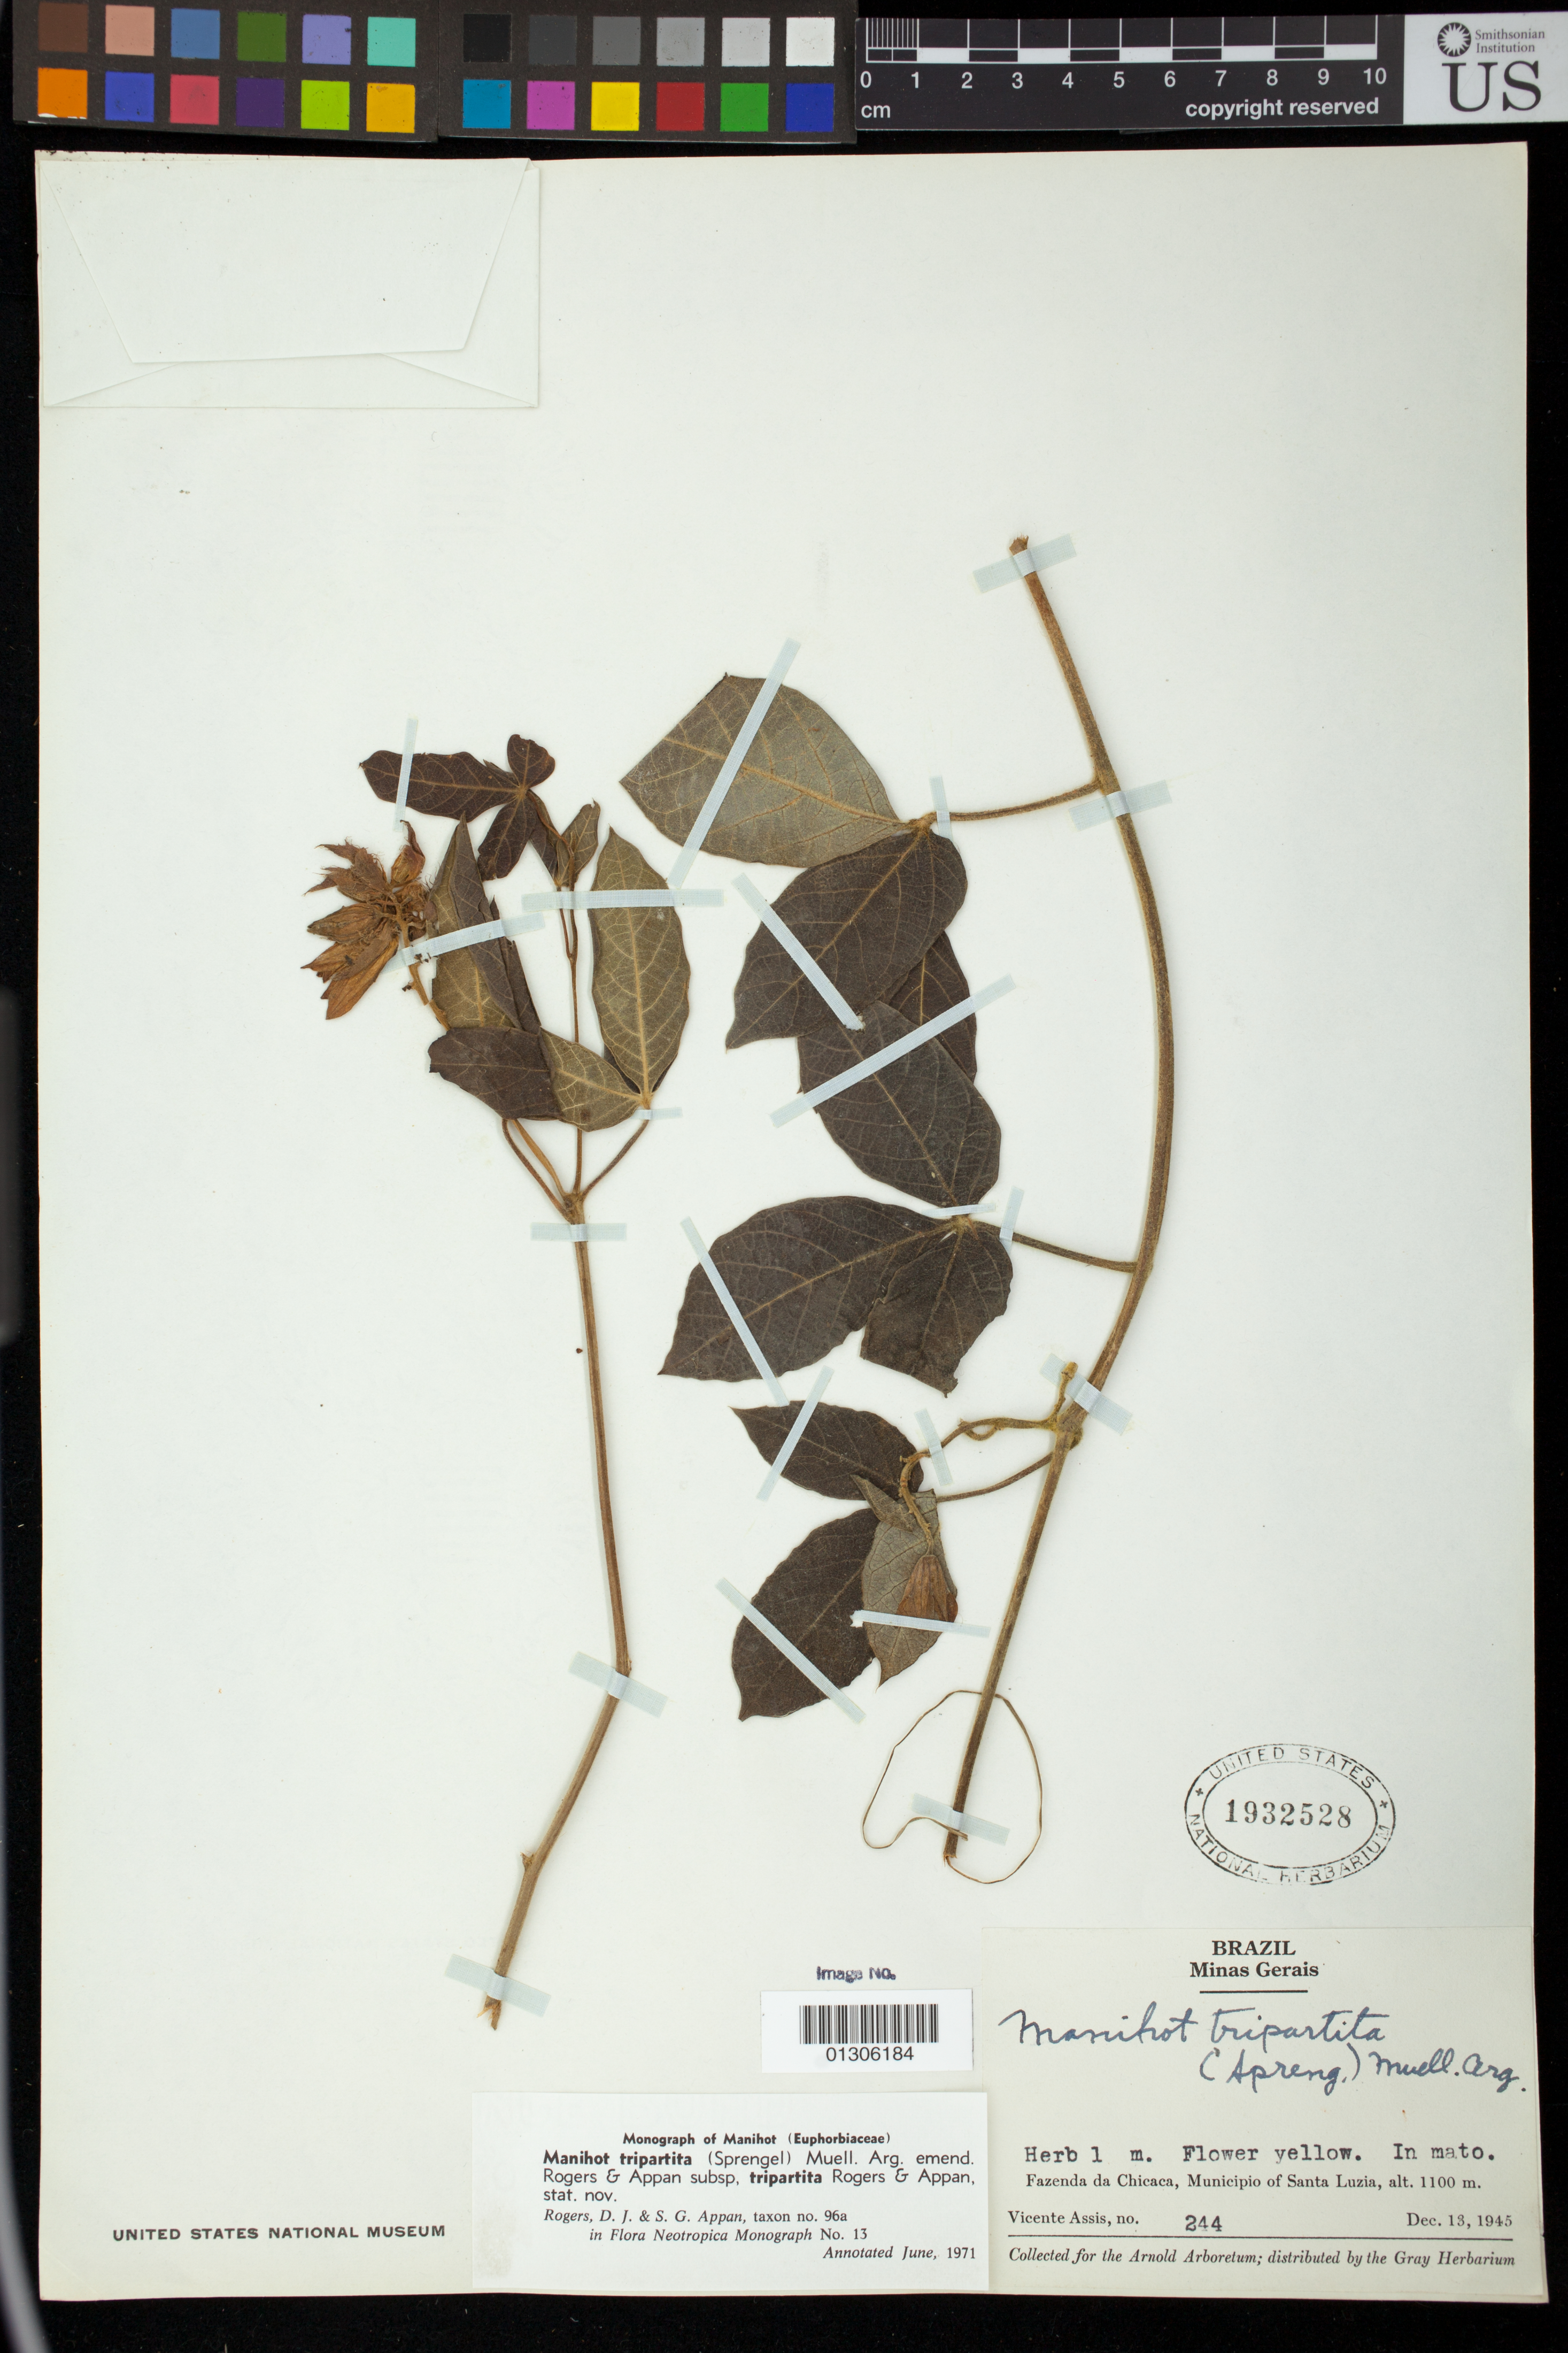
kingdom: Plantae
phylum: Tracheophyta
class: Magnoliopsida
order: Malpighiales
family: Euphorbiaceae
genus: Manihot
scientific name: Manihot tripartita subsp. tripartita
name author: (Spreng.) Müll. Arg.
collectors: V. Assis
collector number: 244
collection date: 1945-12-13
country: Brazil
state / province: Minas Gerais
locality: Fazenda da Chicaca, Municipio of Santa Luzia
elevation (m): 1100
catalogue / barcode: US 1932528